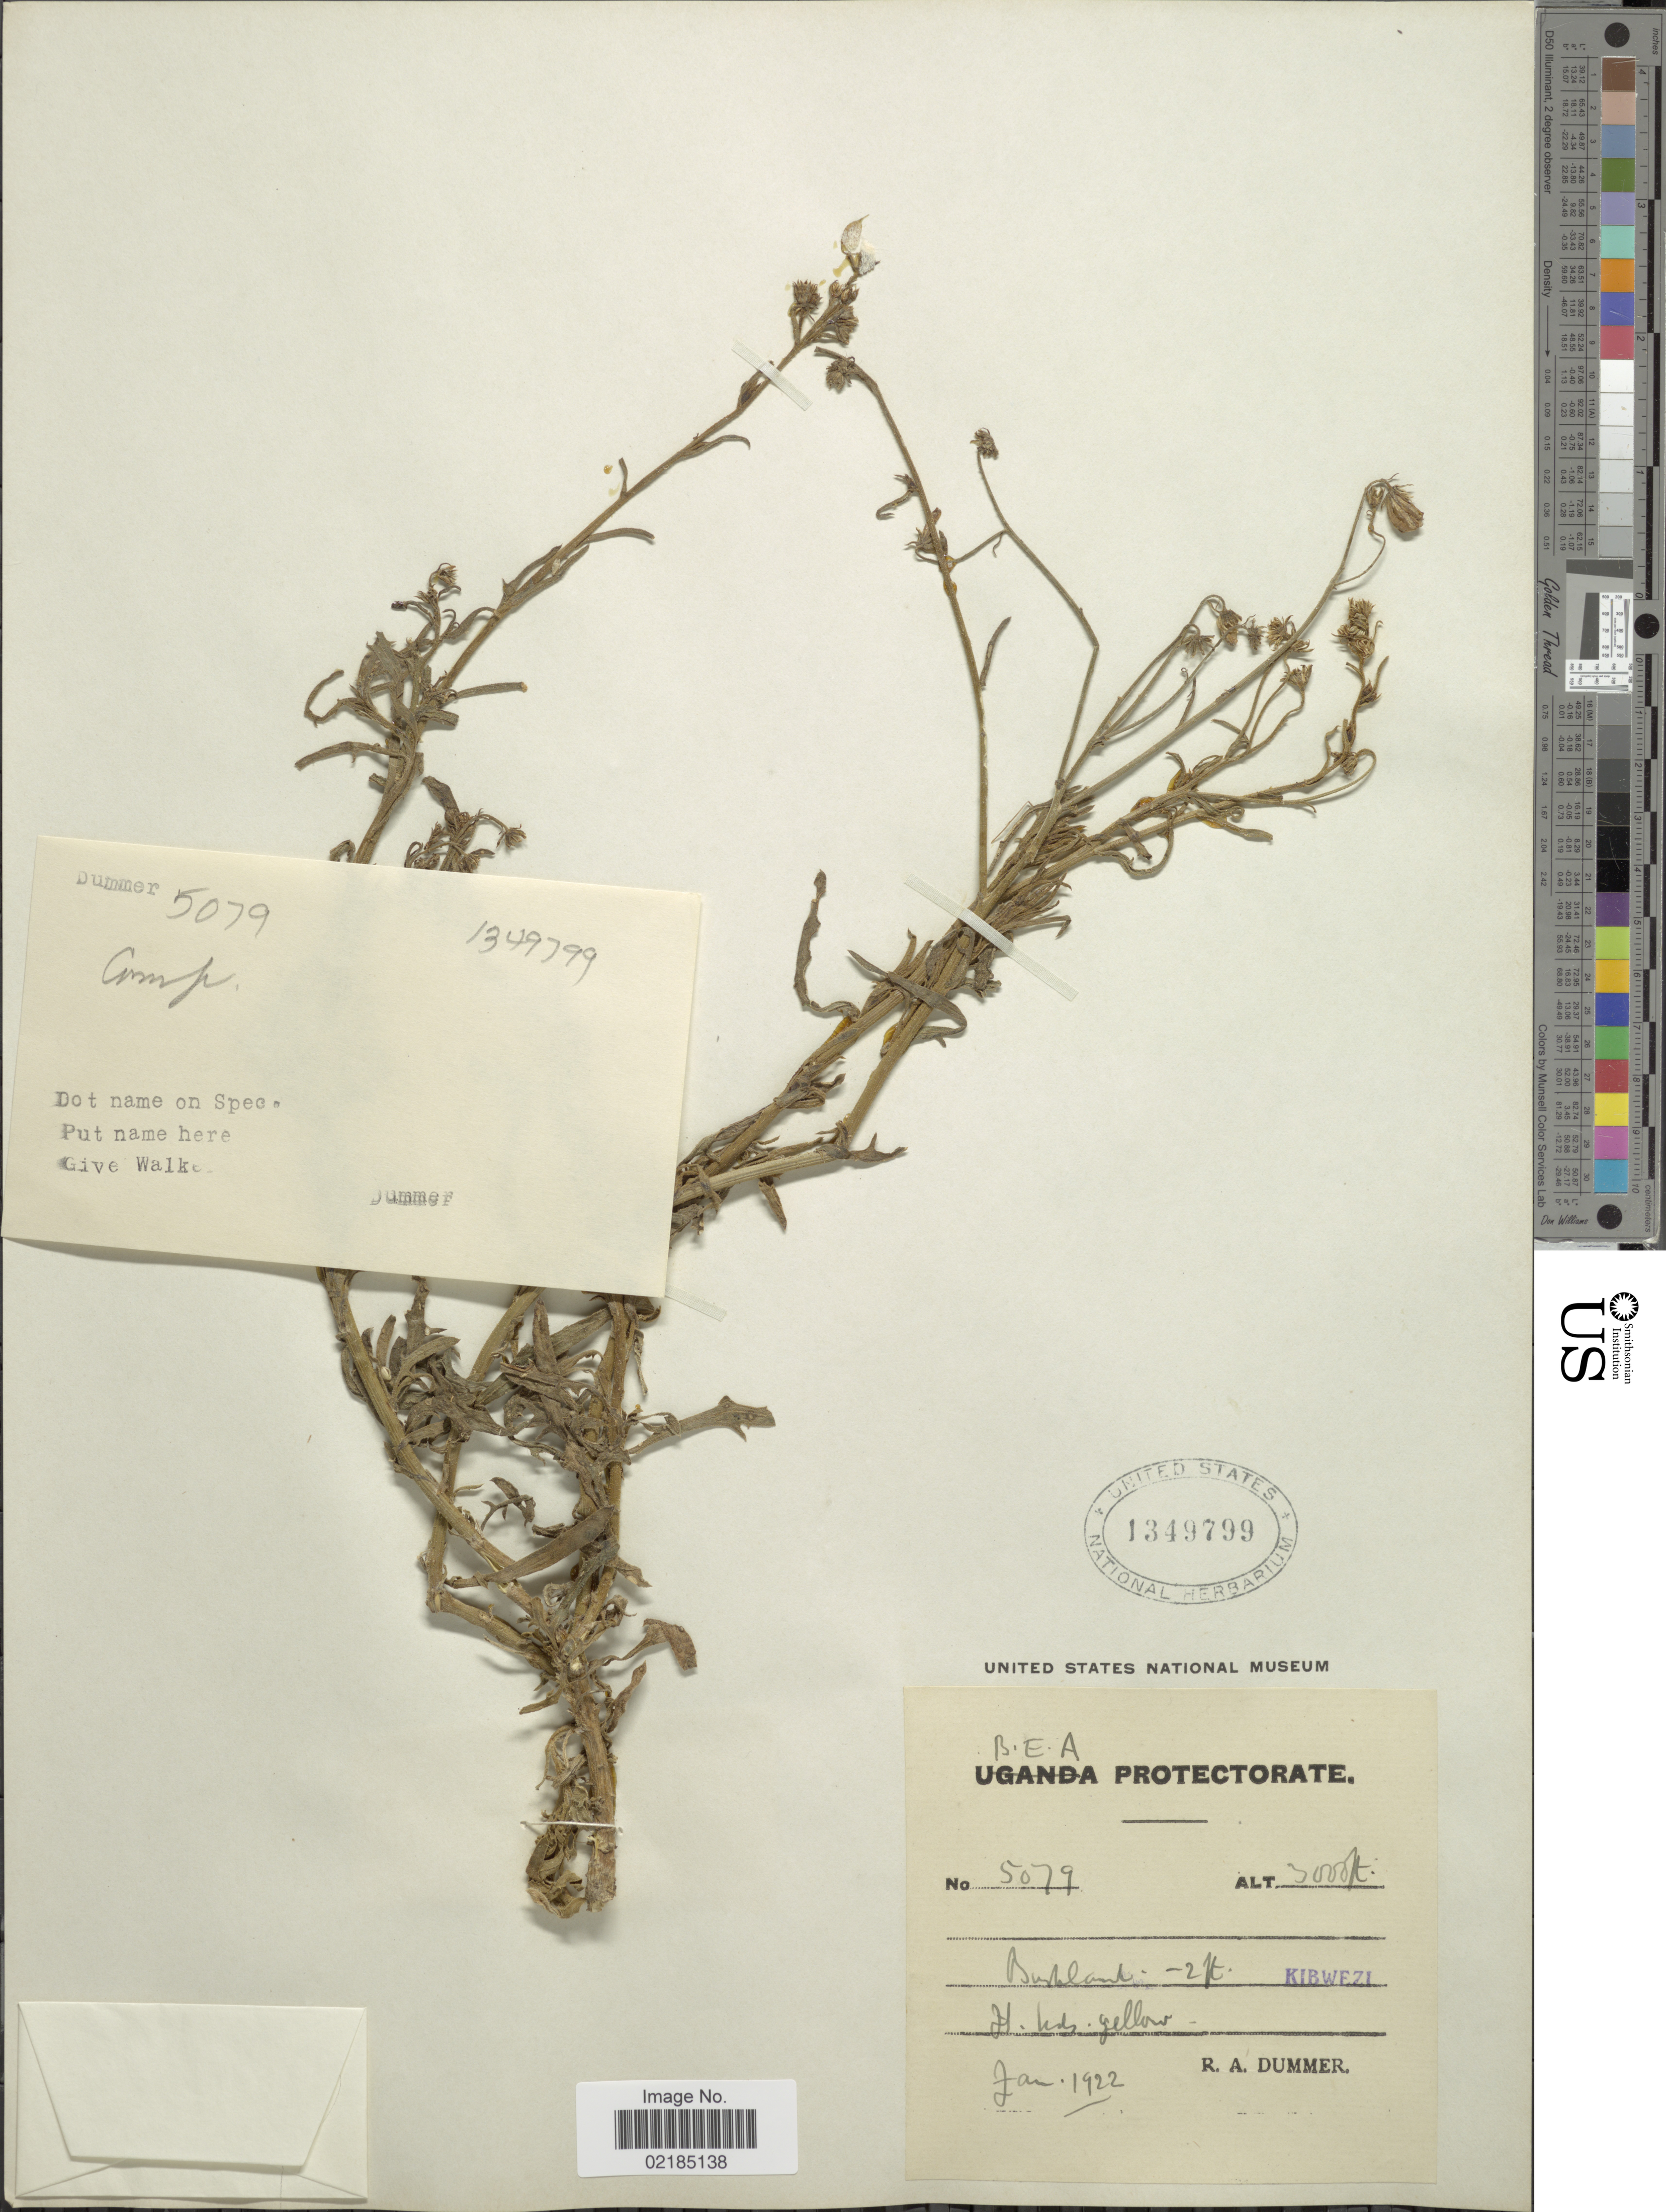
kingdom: Plantae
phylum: Tracheophyta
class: Magnoliopsida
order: Asterales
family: Asteraceae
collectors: R. Dümmer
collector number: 5079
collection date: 1922-01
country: Kenya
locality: B.E.A. Protectorate. [illegible text], Kibwezi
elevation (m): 914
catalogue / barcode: US 1349799